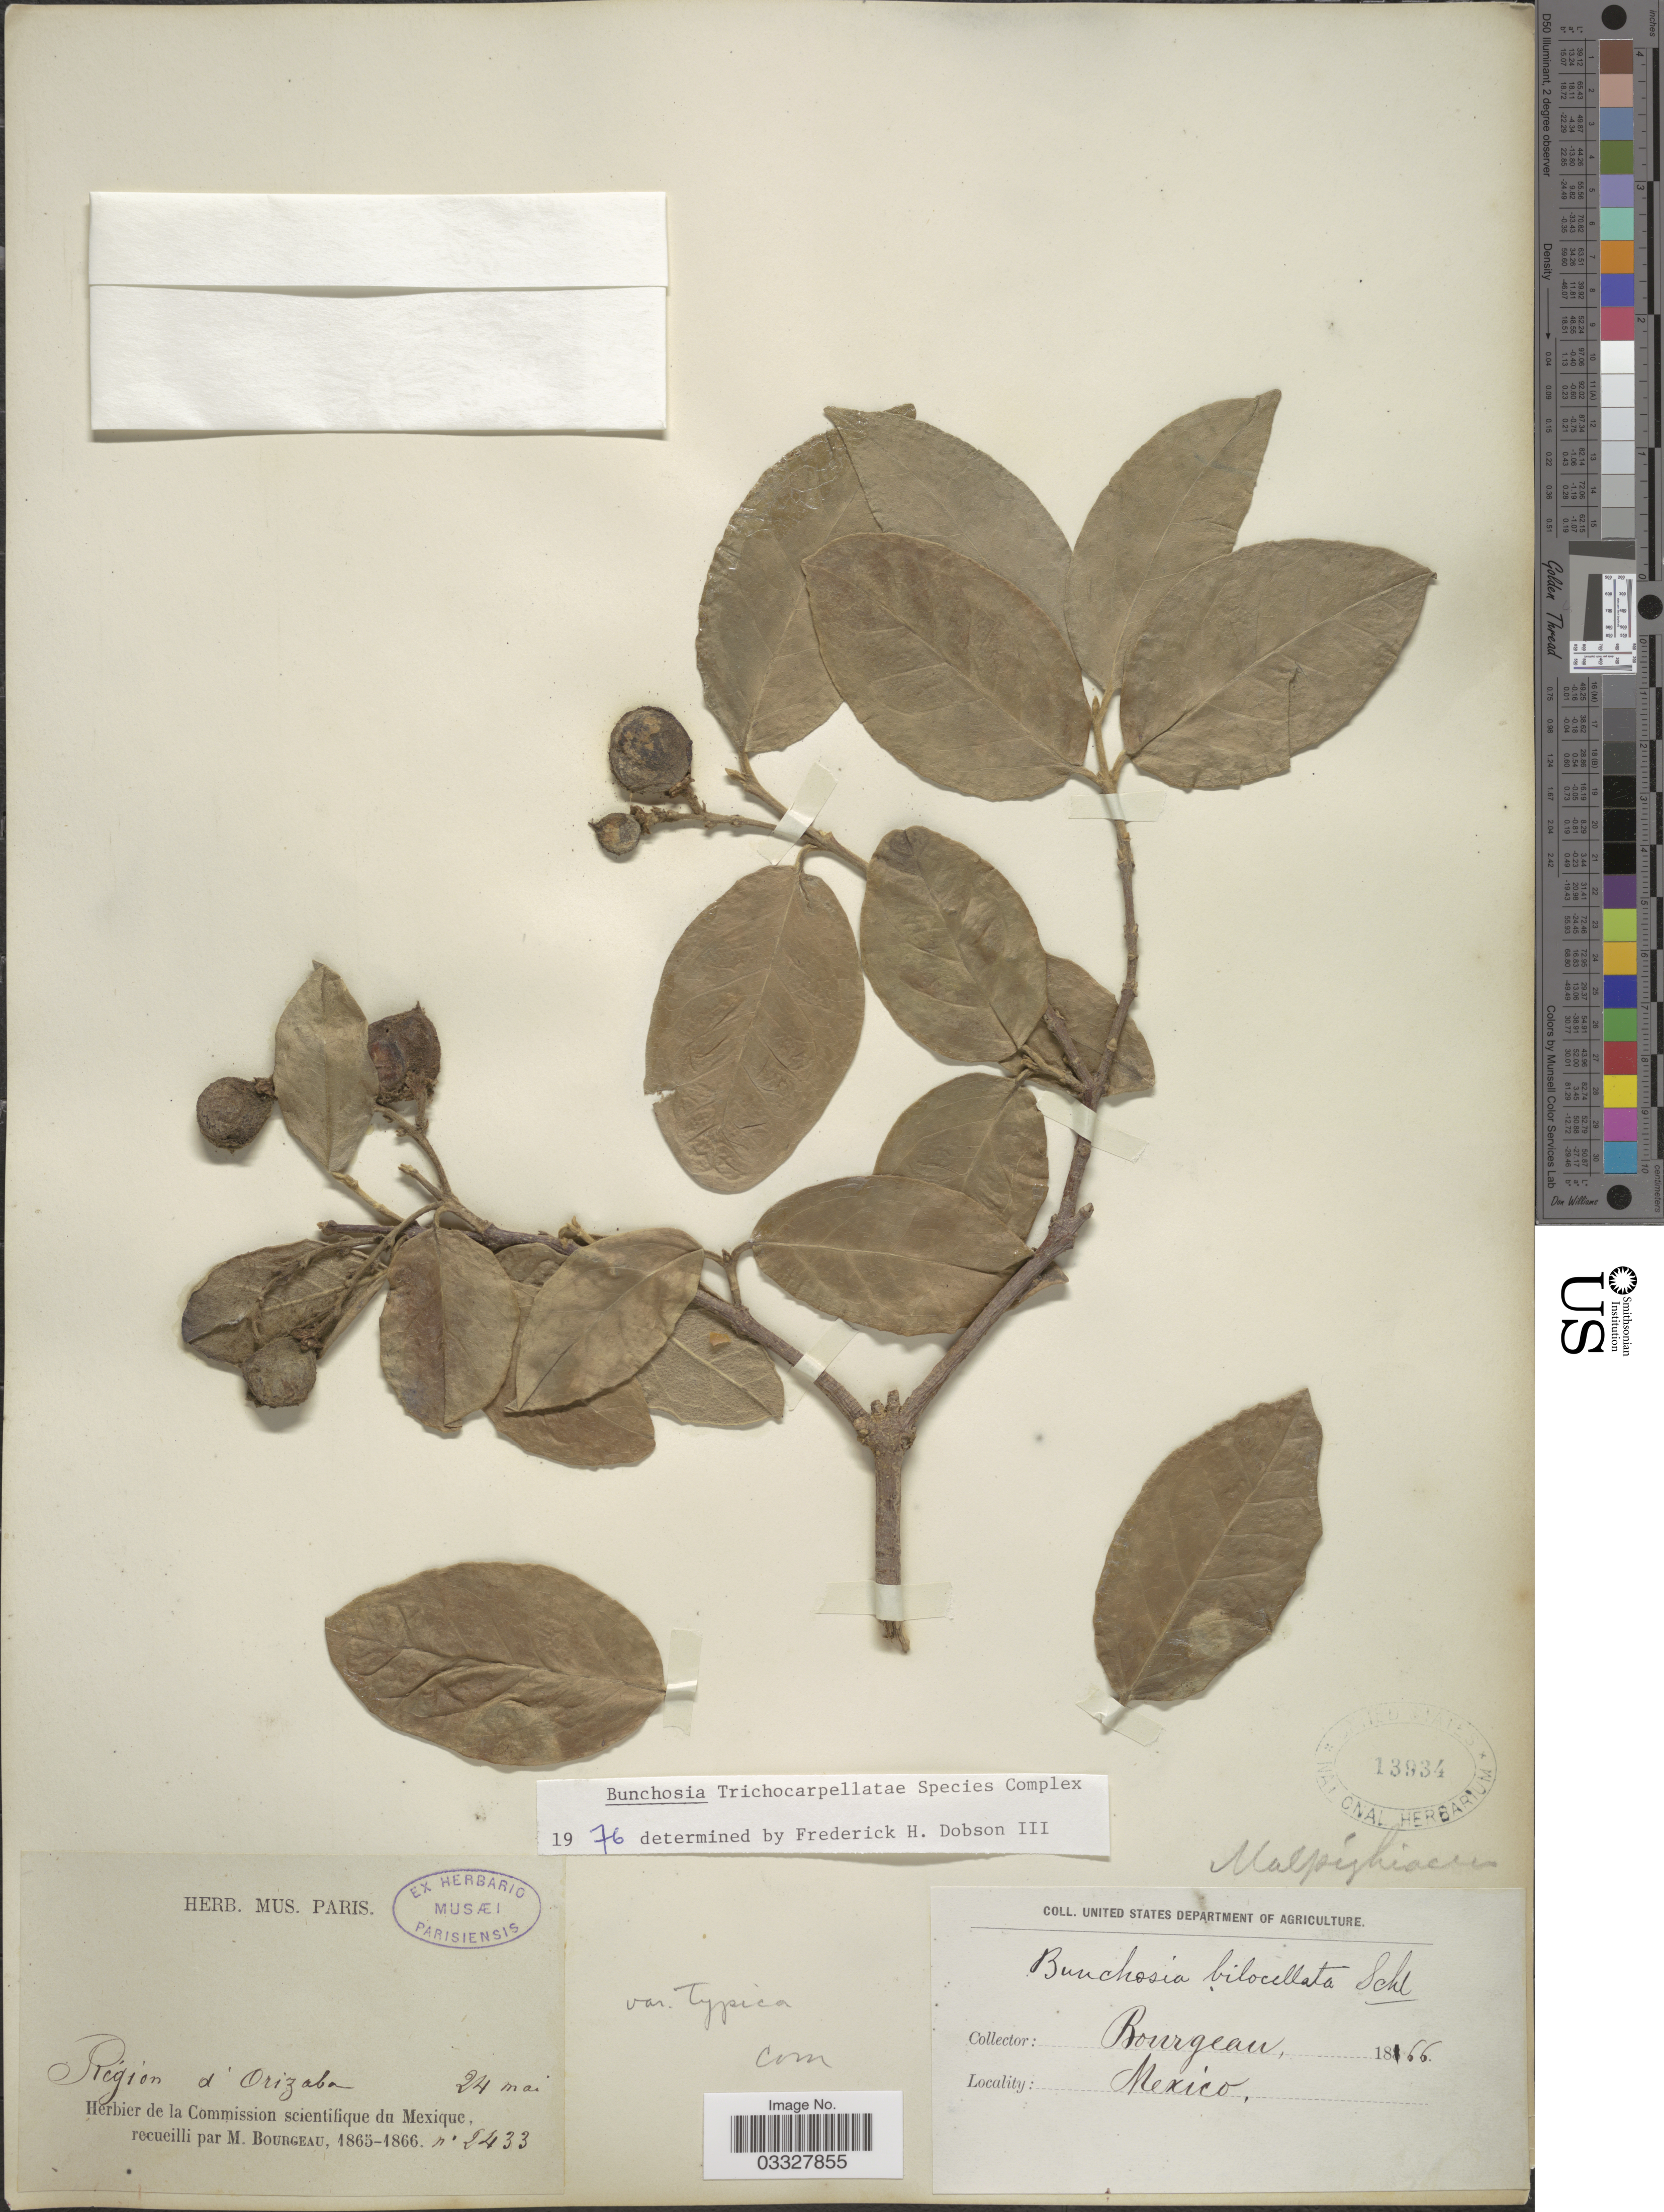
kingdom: Plantae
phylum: Tracheophyta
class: Magnoliopsida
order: Malpighiales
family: Malpighiaceae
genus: Bunchosia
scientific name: Bunchosia biocellata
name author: Schltdl.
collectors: M. Bourgeau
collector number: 2433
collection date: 1866-05-24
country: Mexico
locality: Régión d'Orizaba.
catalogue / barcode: US 13934